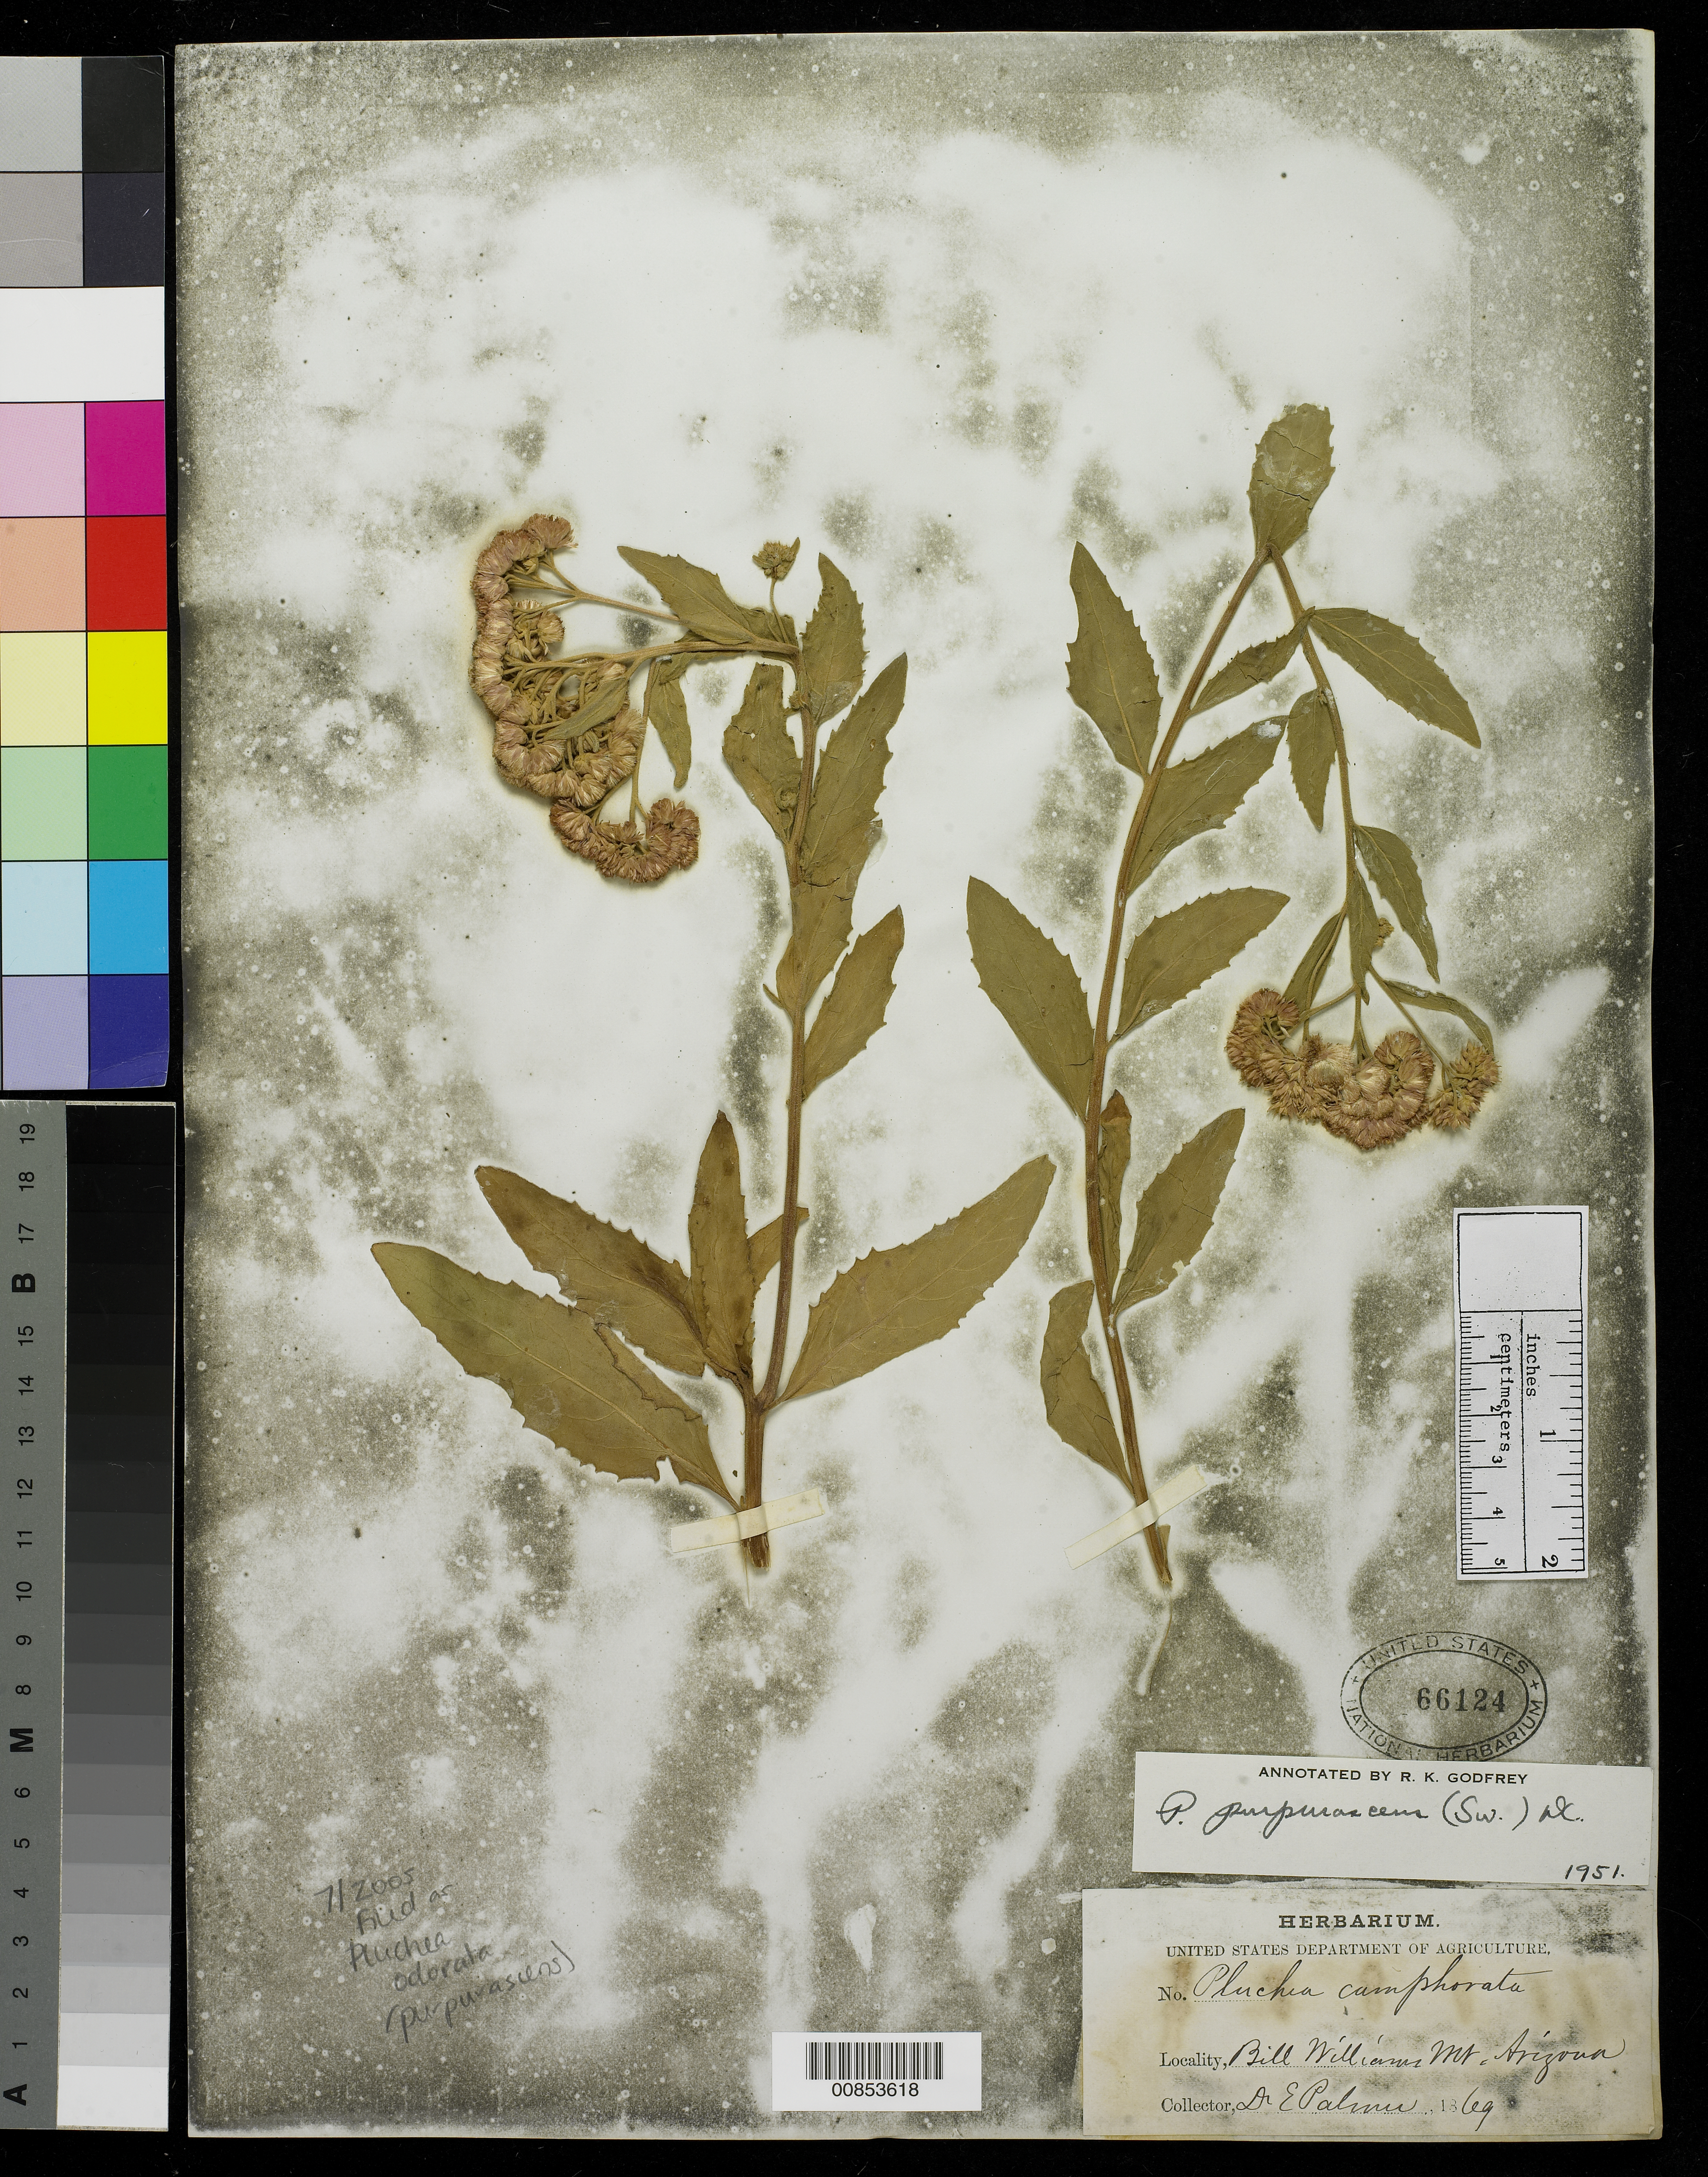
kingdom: Plantae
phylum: Tracheophyta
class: Magnoliopsida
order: Asterales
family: Asteraceae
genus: Pluchea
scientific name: Pluchea odorata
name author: (L.) Cass.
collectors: E. Palmer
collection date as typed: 1869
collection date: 1869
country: United States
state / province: Arizona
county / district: Coconino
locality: Bill Williams Mts.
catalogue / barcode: US 66124